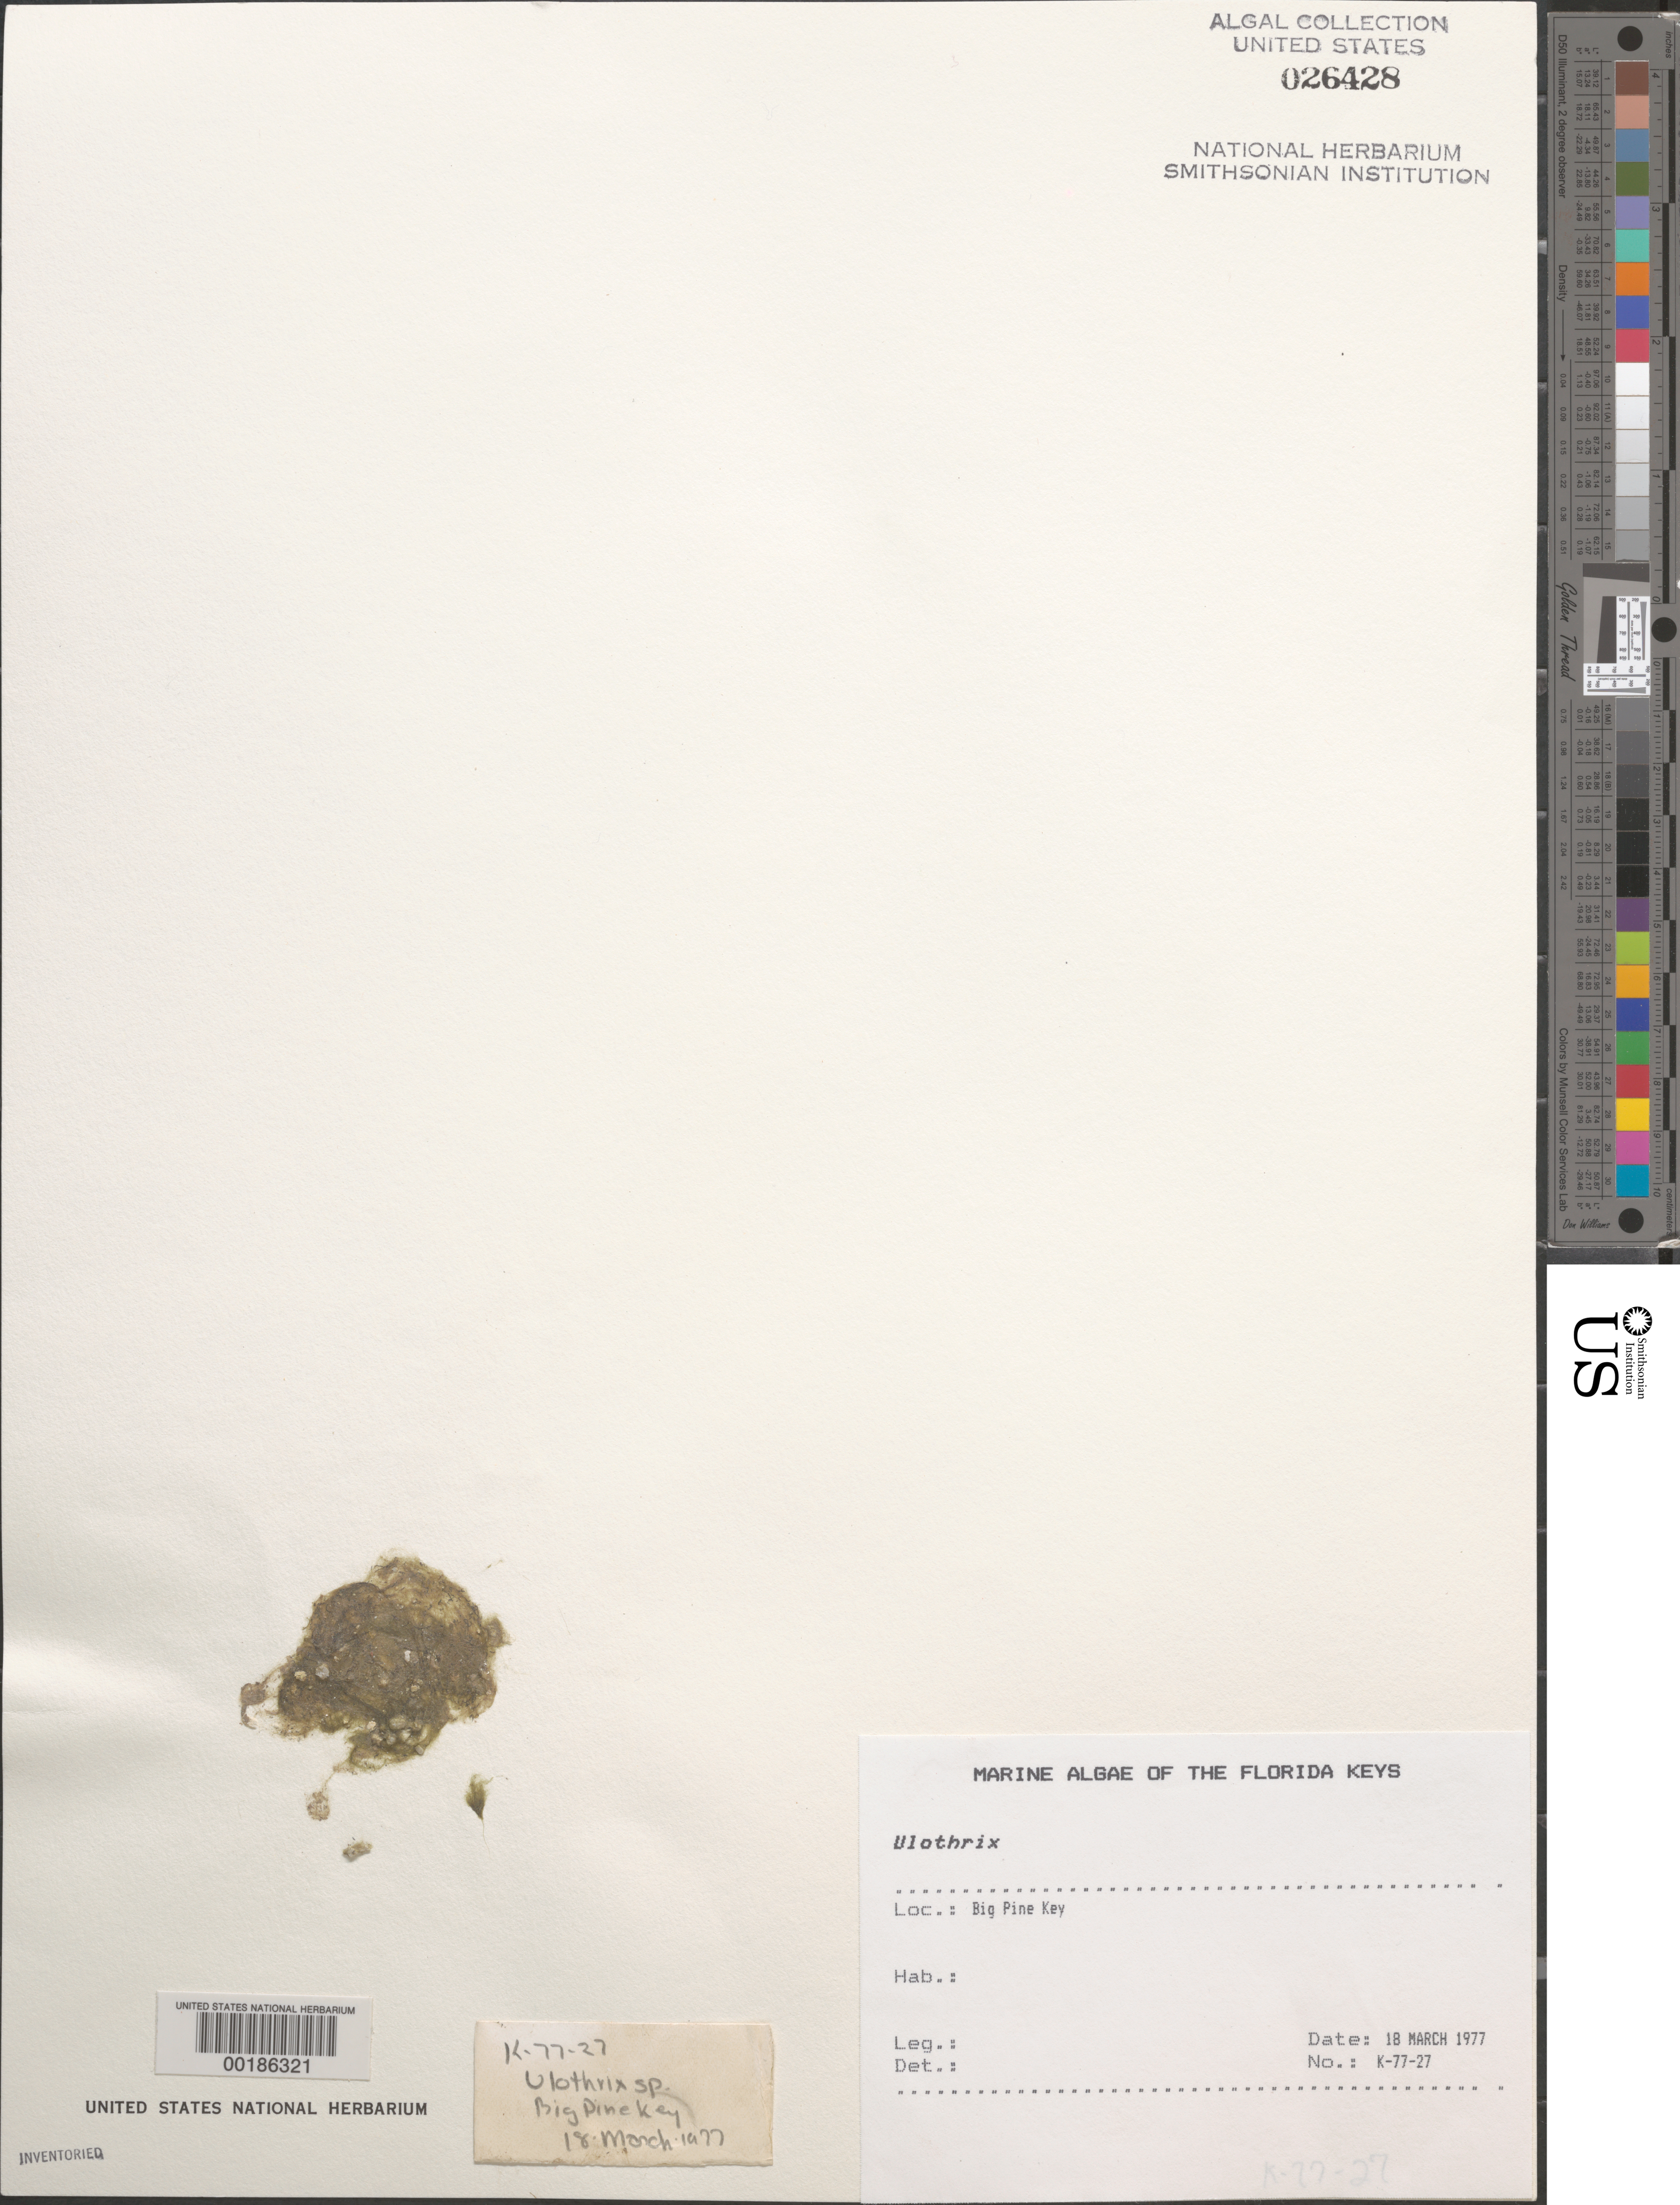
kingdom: Plantae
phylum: Chlorophyta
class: Ulvophyceae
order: Ulotrichales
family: Ulotrichaceae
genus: Ulothrix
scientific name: Ulothrix sp.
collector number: K-77-27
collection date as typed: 18 Mar 1977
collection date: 1977-03-18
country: United States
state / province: Florida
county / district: Monroe County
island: Big Pine Key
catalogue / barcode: US 26428